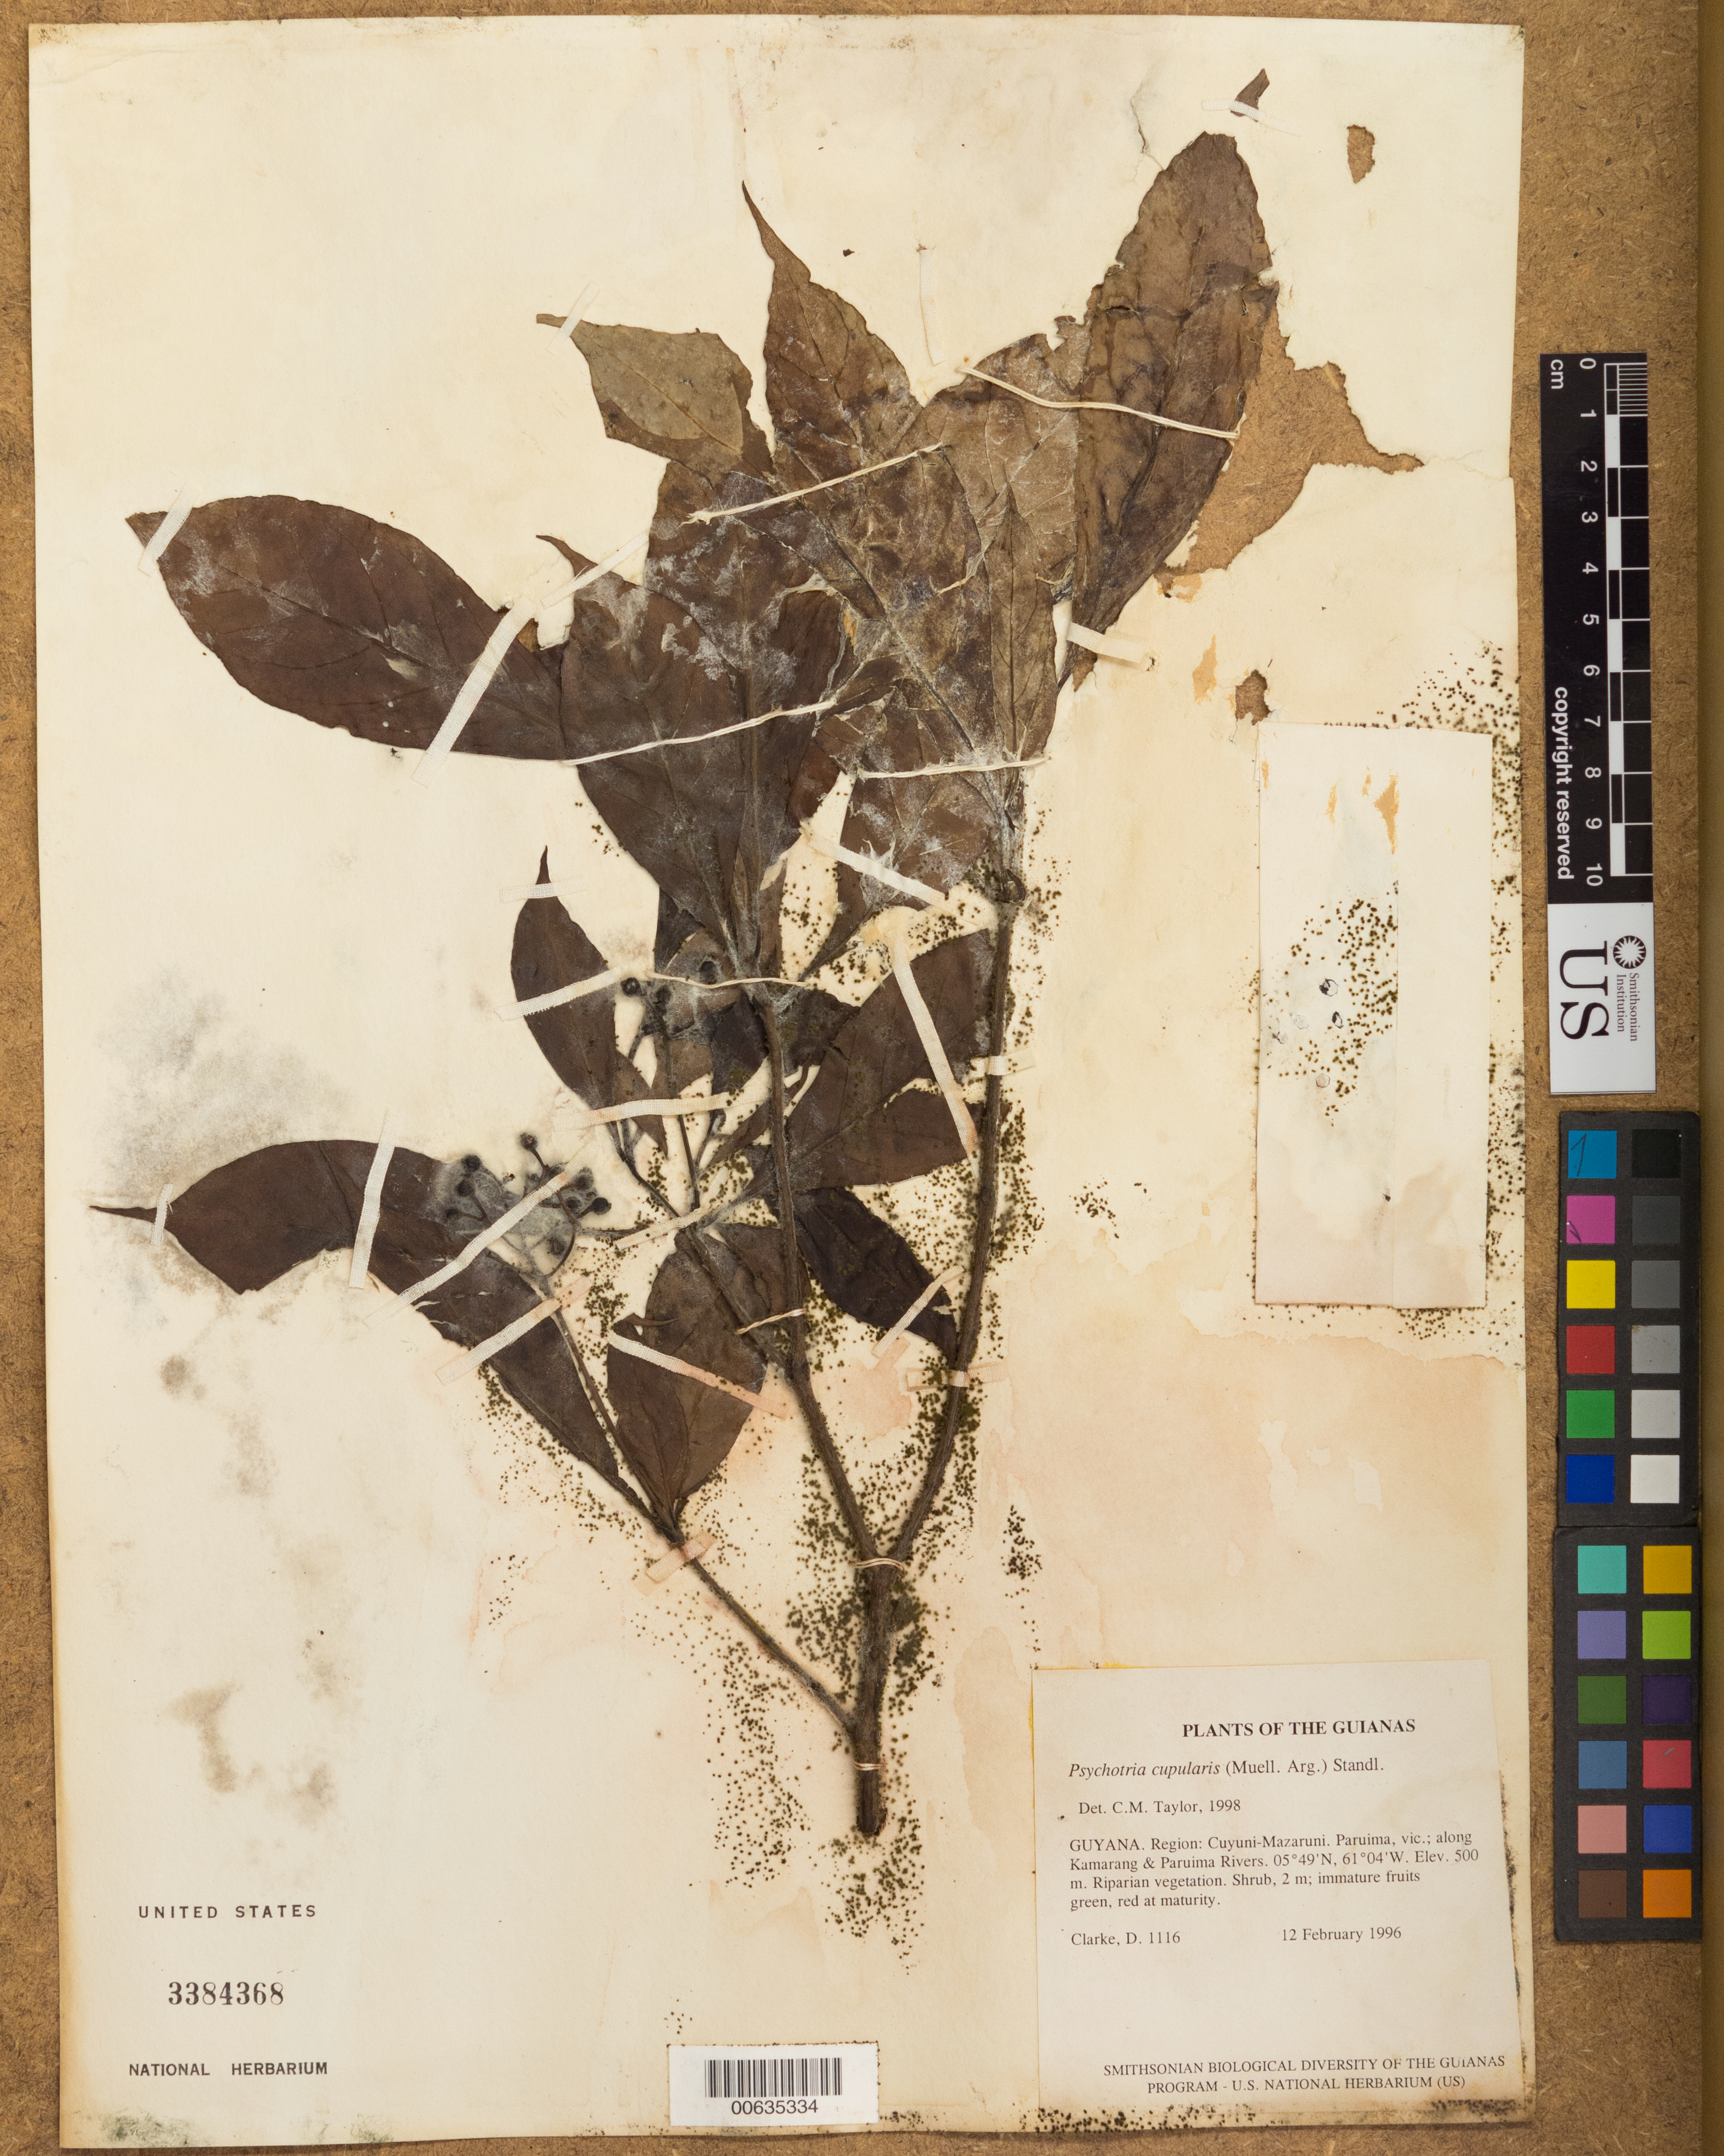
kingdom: Plantae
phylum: Tracheophyta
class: Magnoliopsida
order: Gentianales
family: Rubiaceae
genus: Psychotria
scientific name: Psychotria cupularis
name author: (Müll. Arg.) Standl.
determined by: Taylor, Charlotte M.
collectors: H. D. Clarke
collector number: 1116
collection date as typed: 12 February 1996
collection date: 1996-02-12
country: Guyana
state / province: Cuyuni-Mazaruni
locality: Paruima, vic.; along Kamarang & Paruima Rivers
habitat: Riparian vegetation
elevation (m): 500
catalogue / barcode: US 3384368